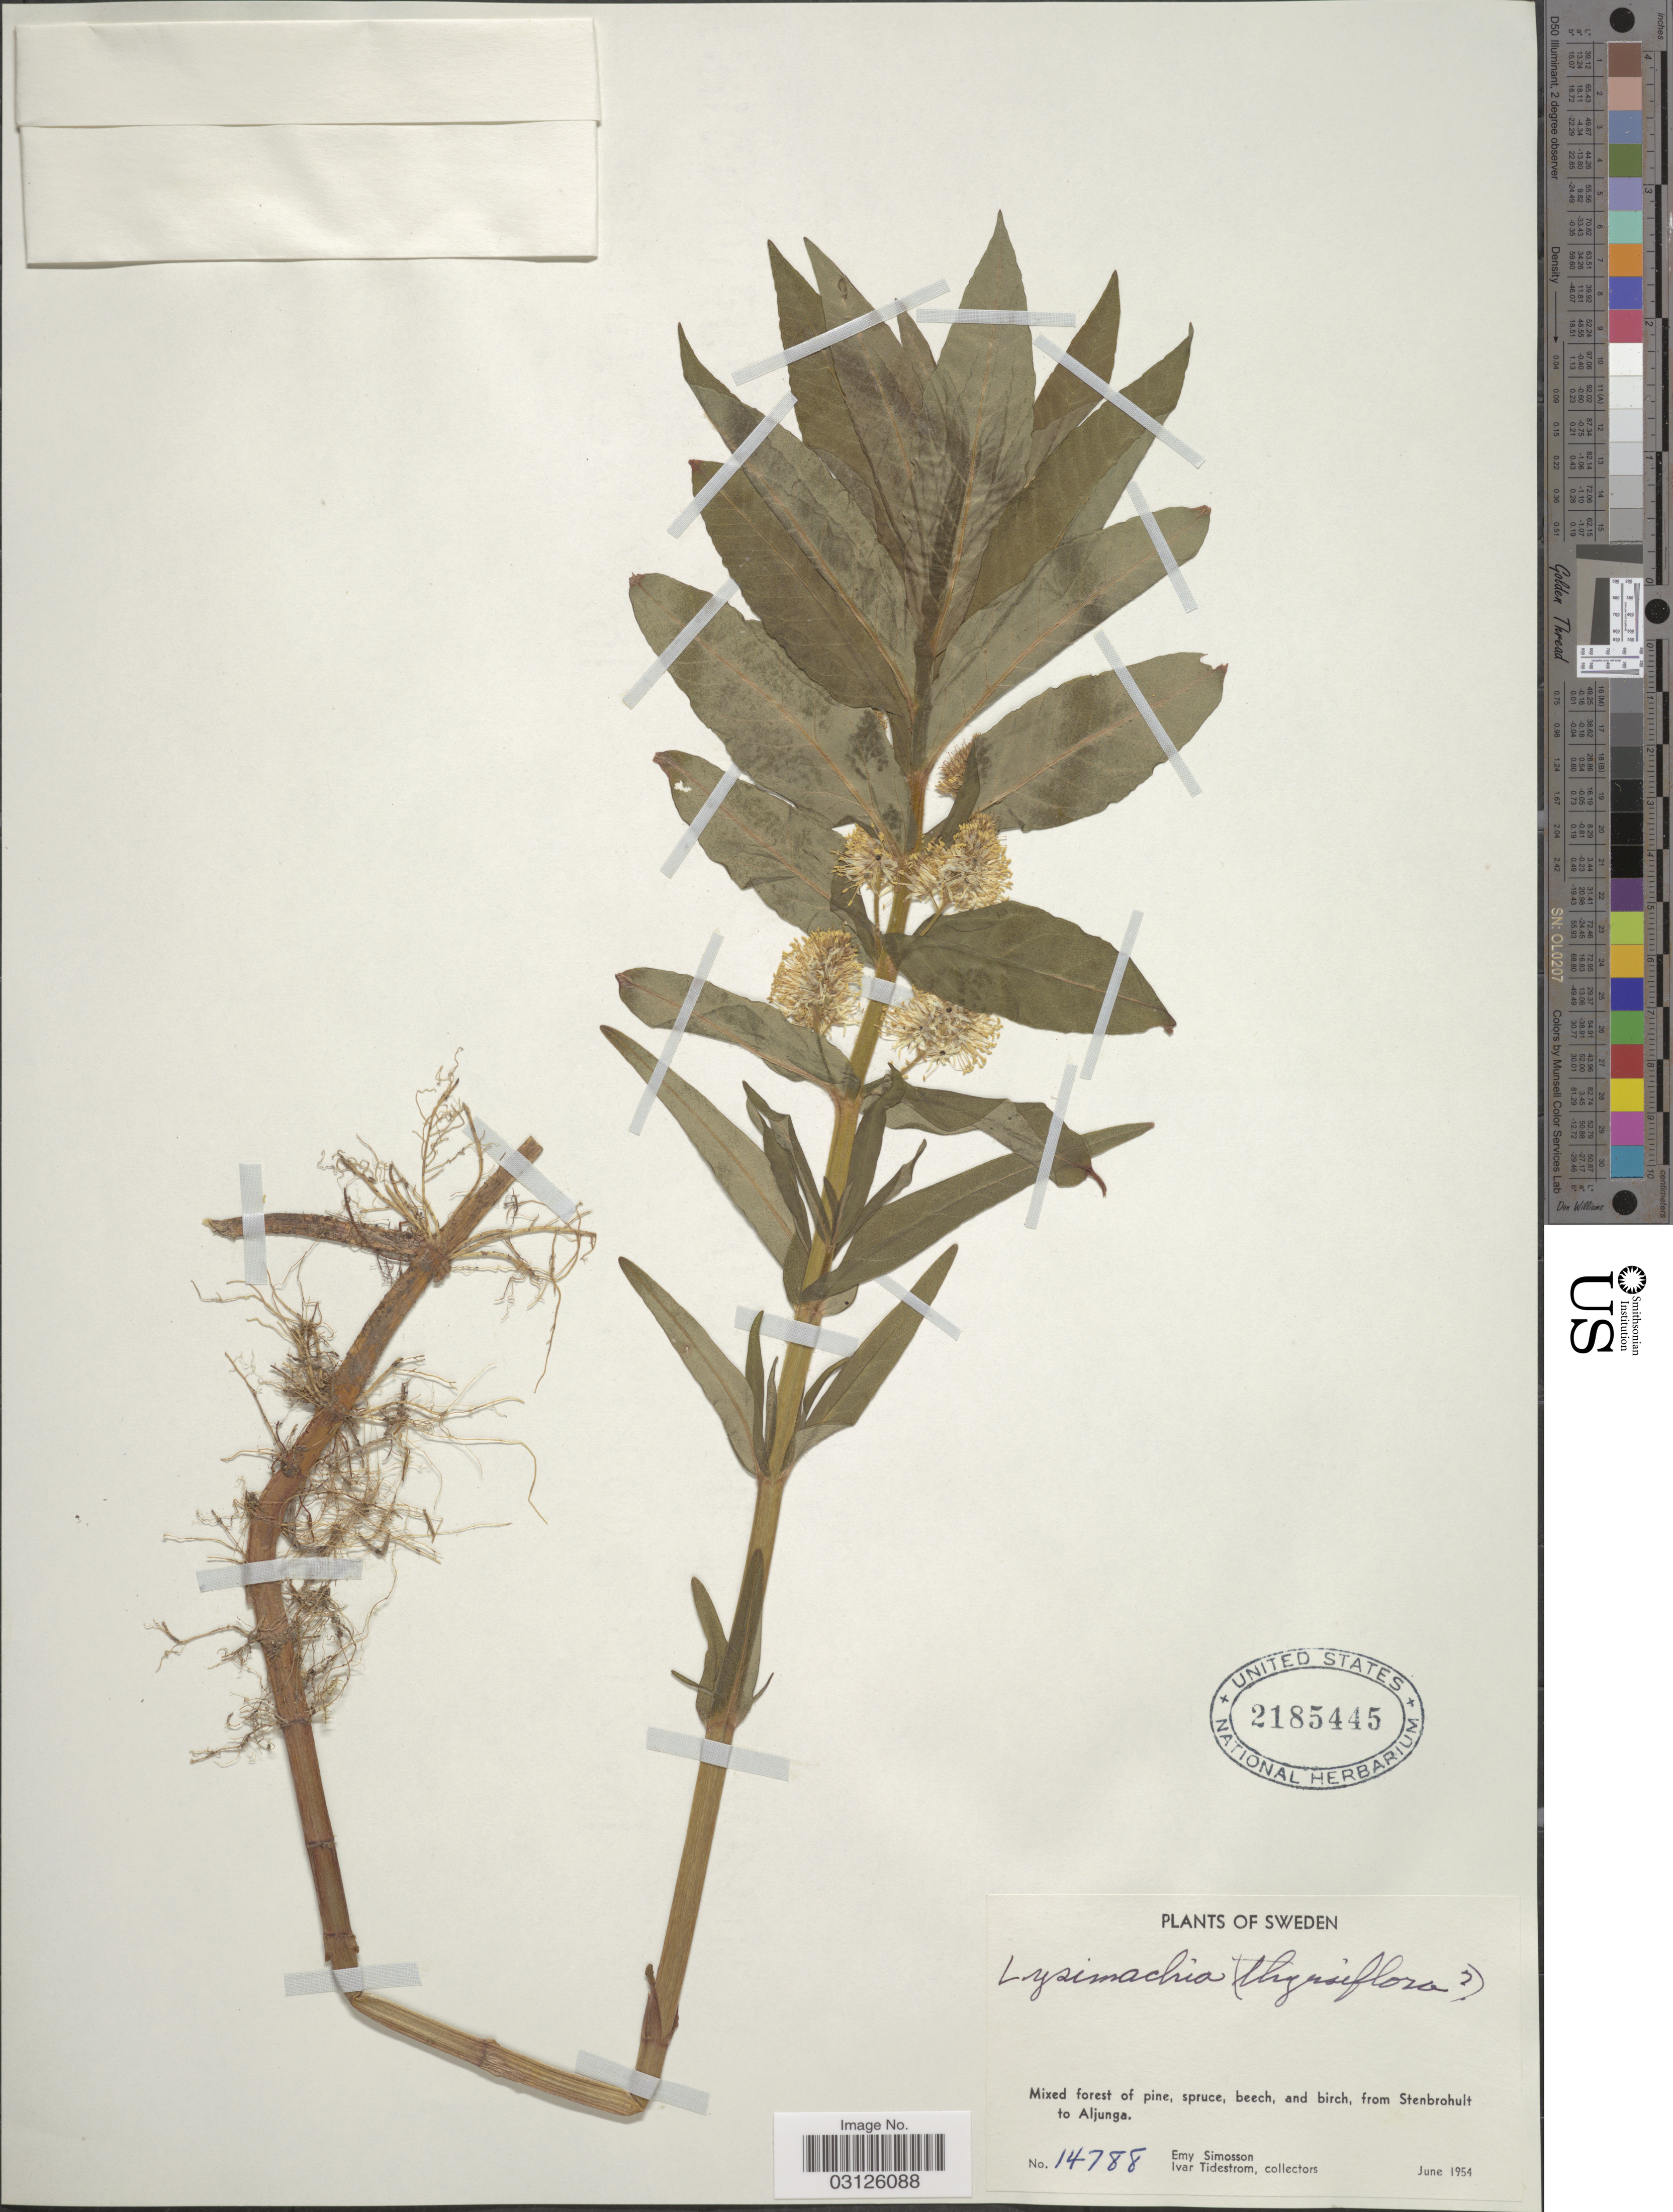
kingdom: Plantae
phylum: Tracheophyta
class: Magnoliopsida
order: Ericales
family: Primulaceae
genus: Lysimachia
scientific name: Lysimachia thyrsiflora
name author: L.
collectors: E. Simosson & I. F. Tidestrom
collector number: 14788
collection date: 1954-06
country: Sweden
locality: From Stenbrohult to Aljunga.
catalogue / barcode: US 2185445